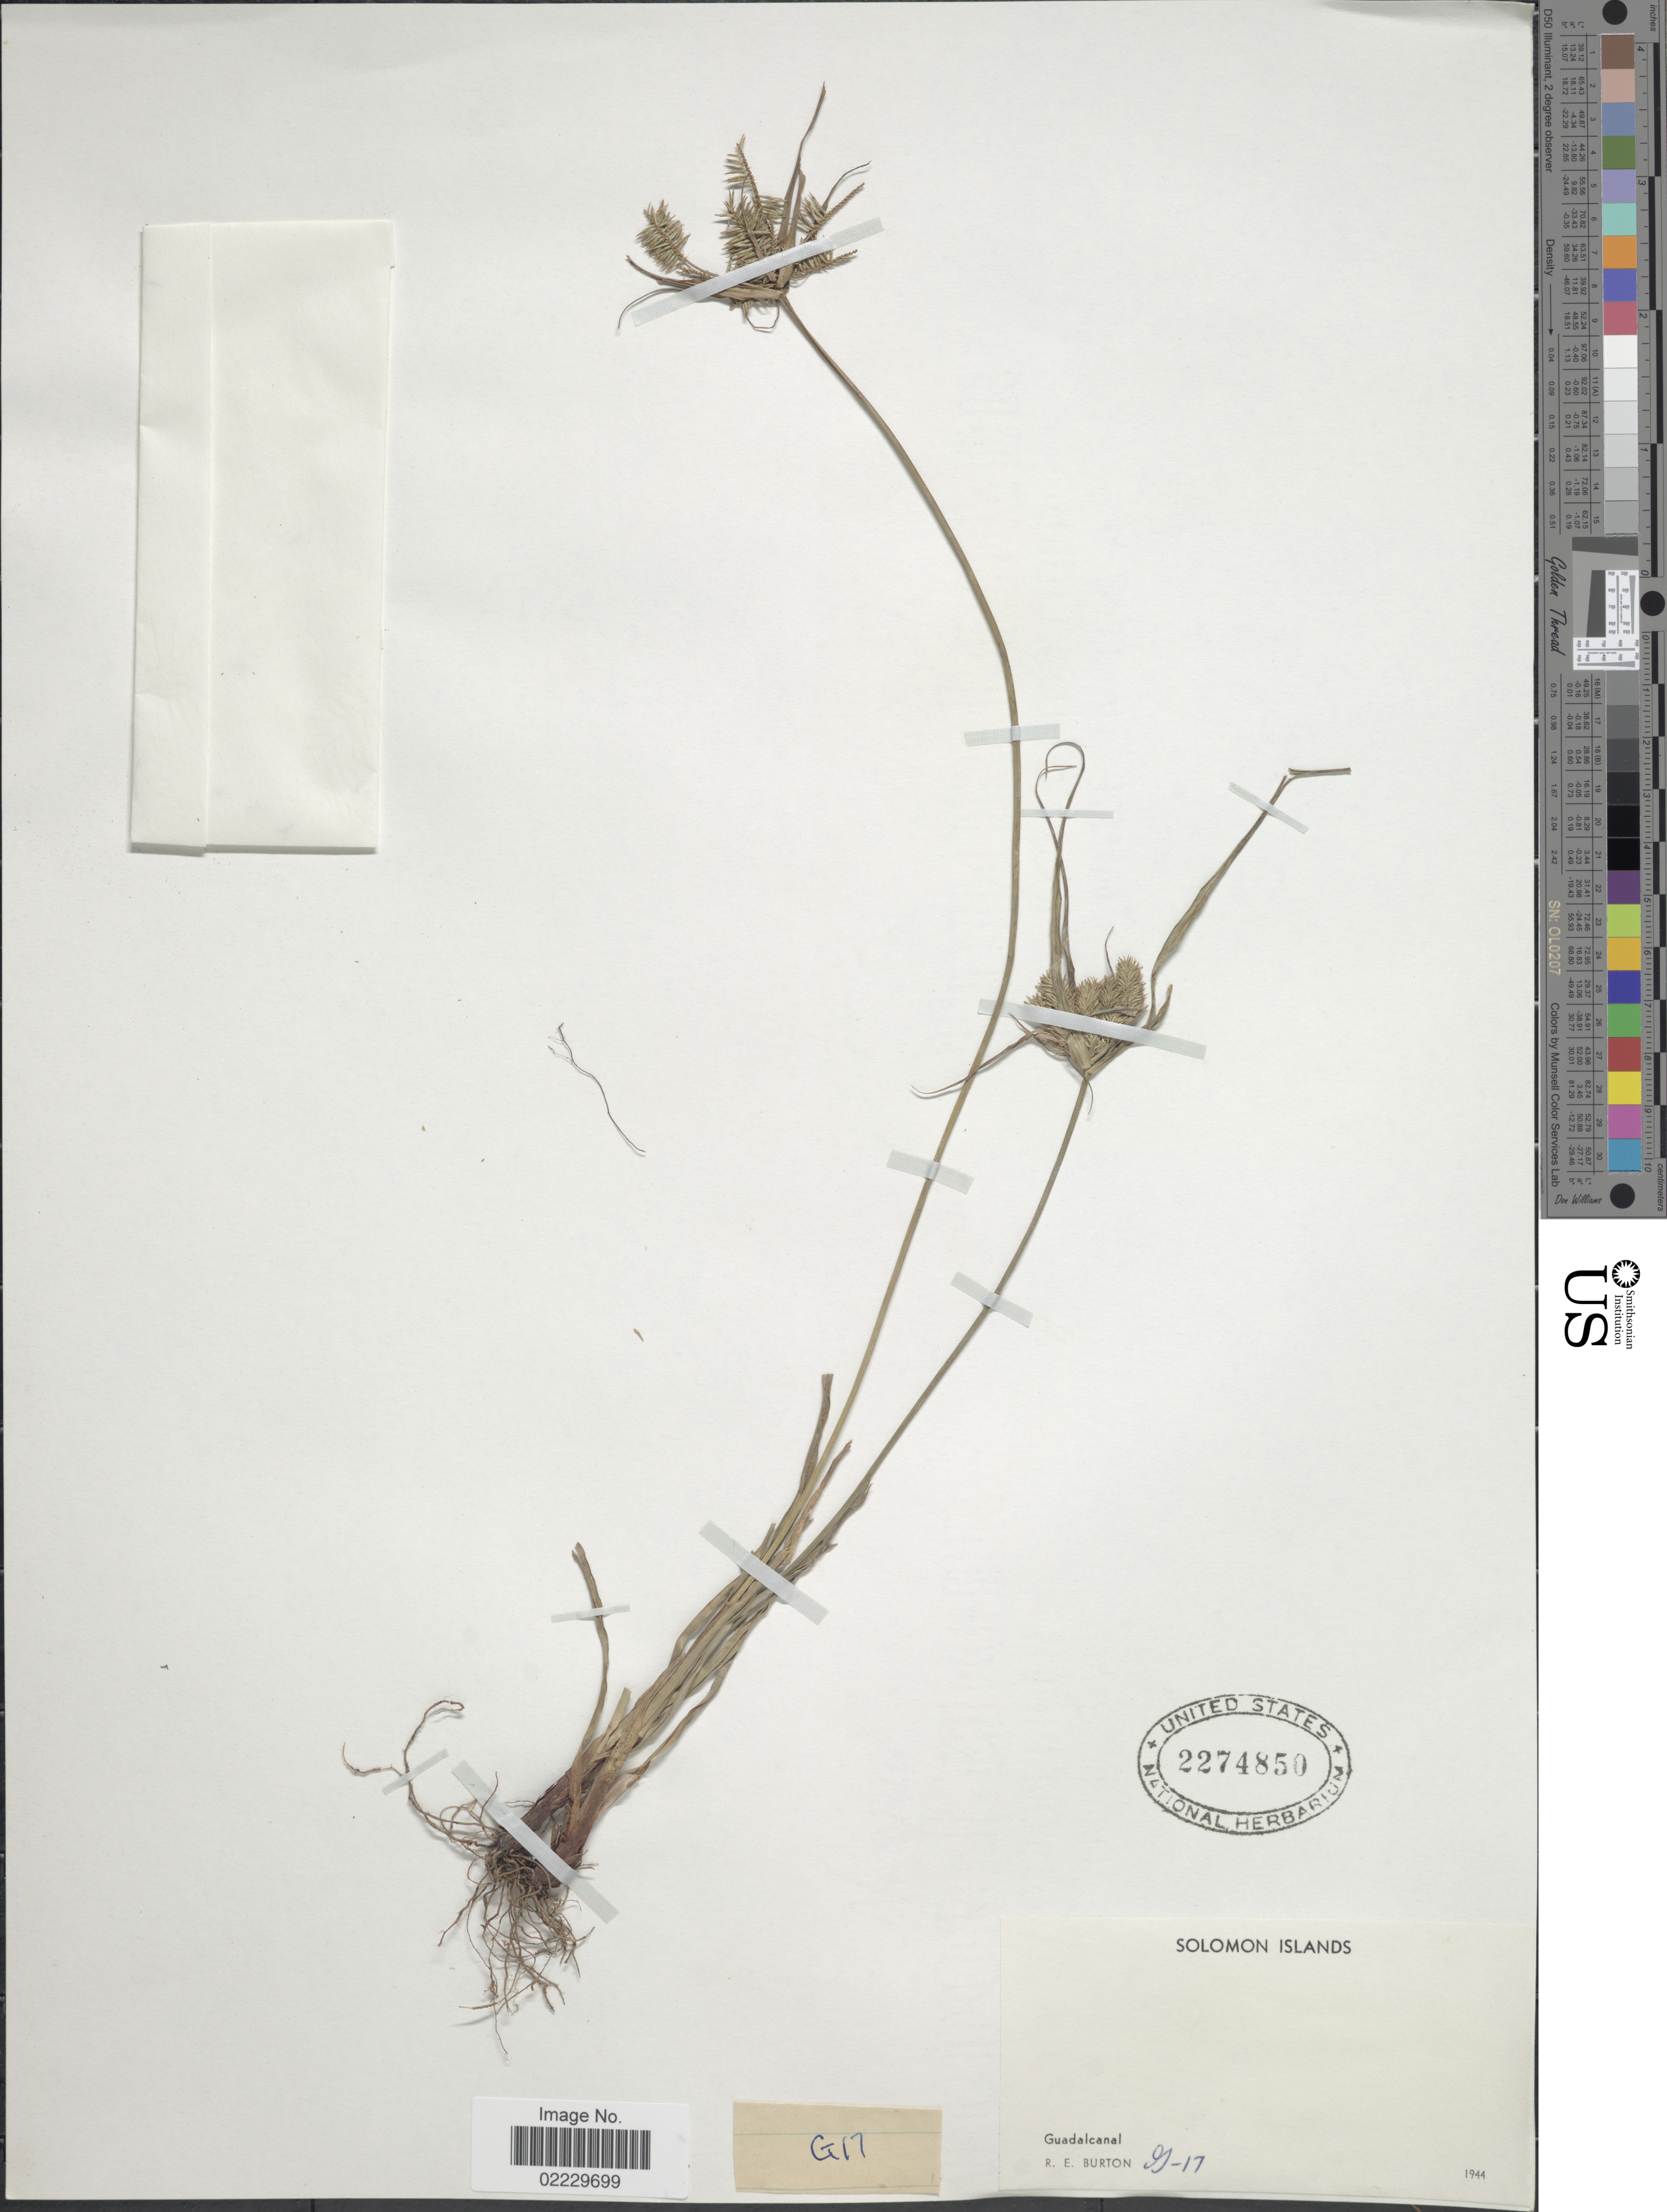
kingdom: Plantae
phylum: Tracheophyta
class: Liliopsida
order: Poales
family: Cyperaceae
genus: Cyperus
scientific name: Cyperus cyperinus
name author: (Retz.) Valck. Sur.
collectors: R. Burton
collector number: G-17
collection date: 1944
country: Solomon Islands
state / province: Solomon Islands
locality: Guadacanal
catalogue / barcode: US 2274850